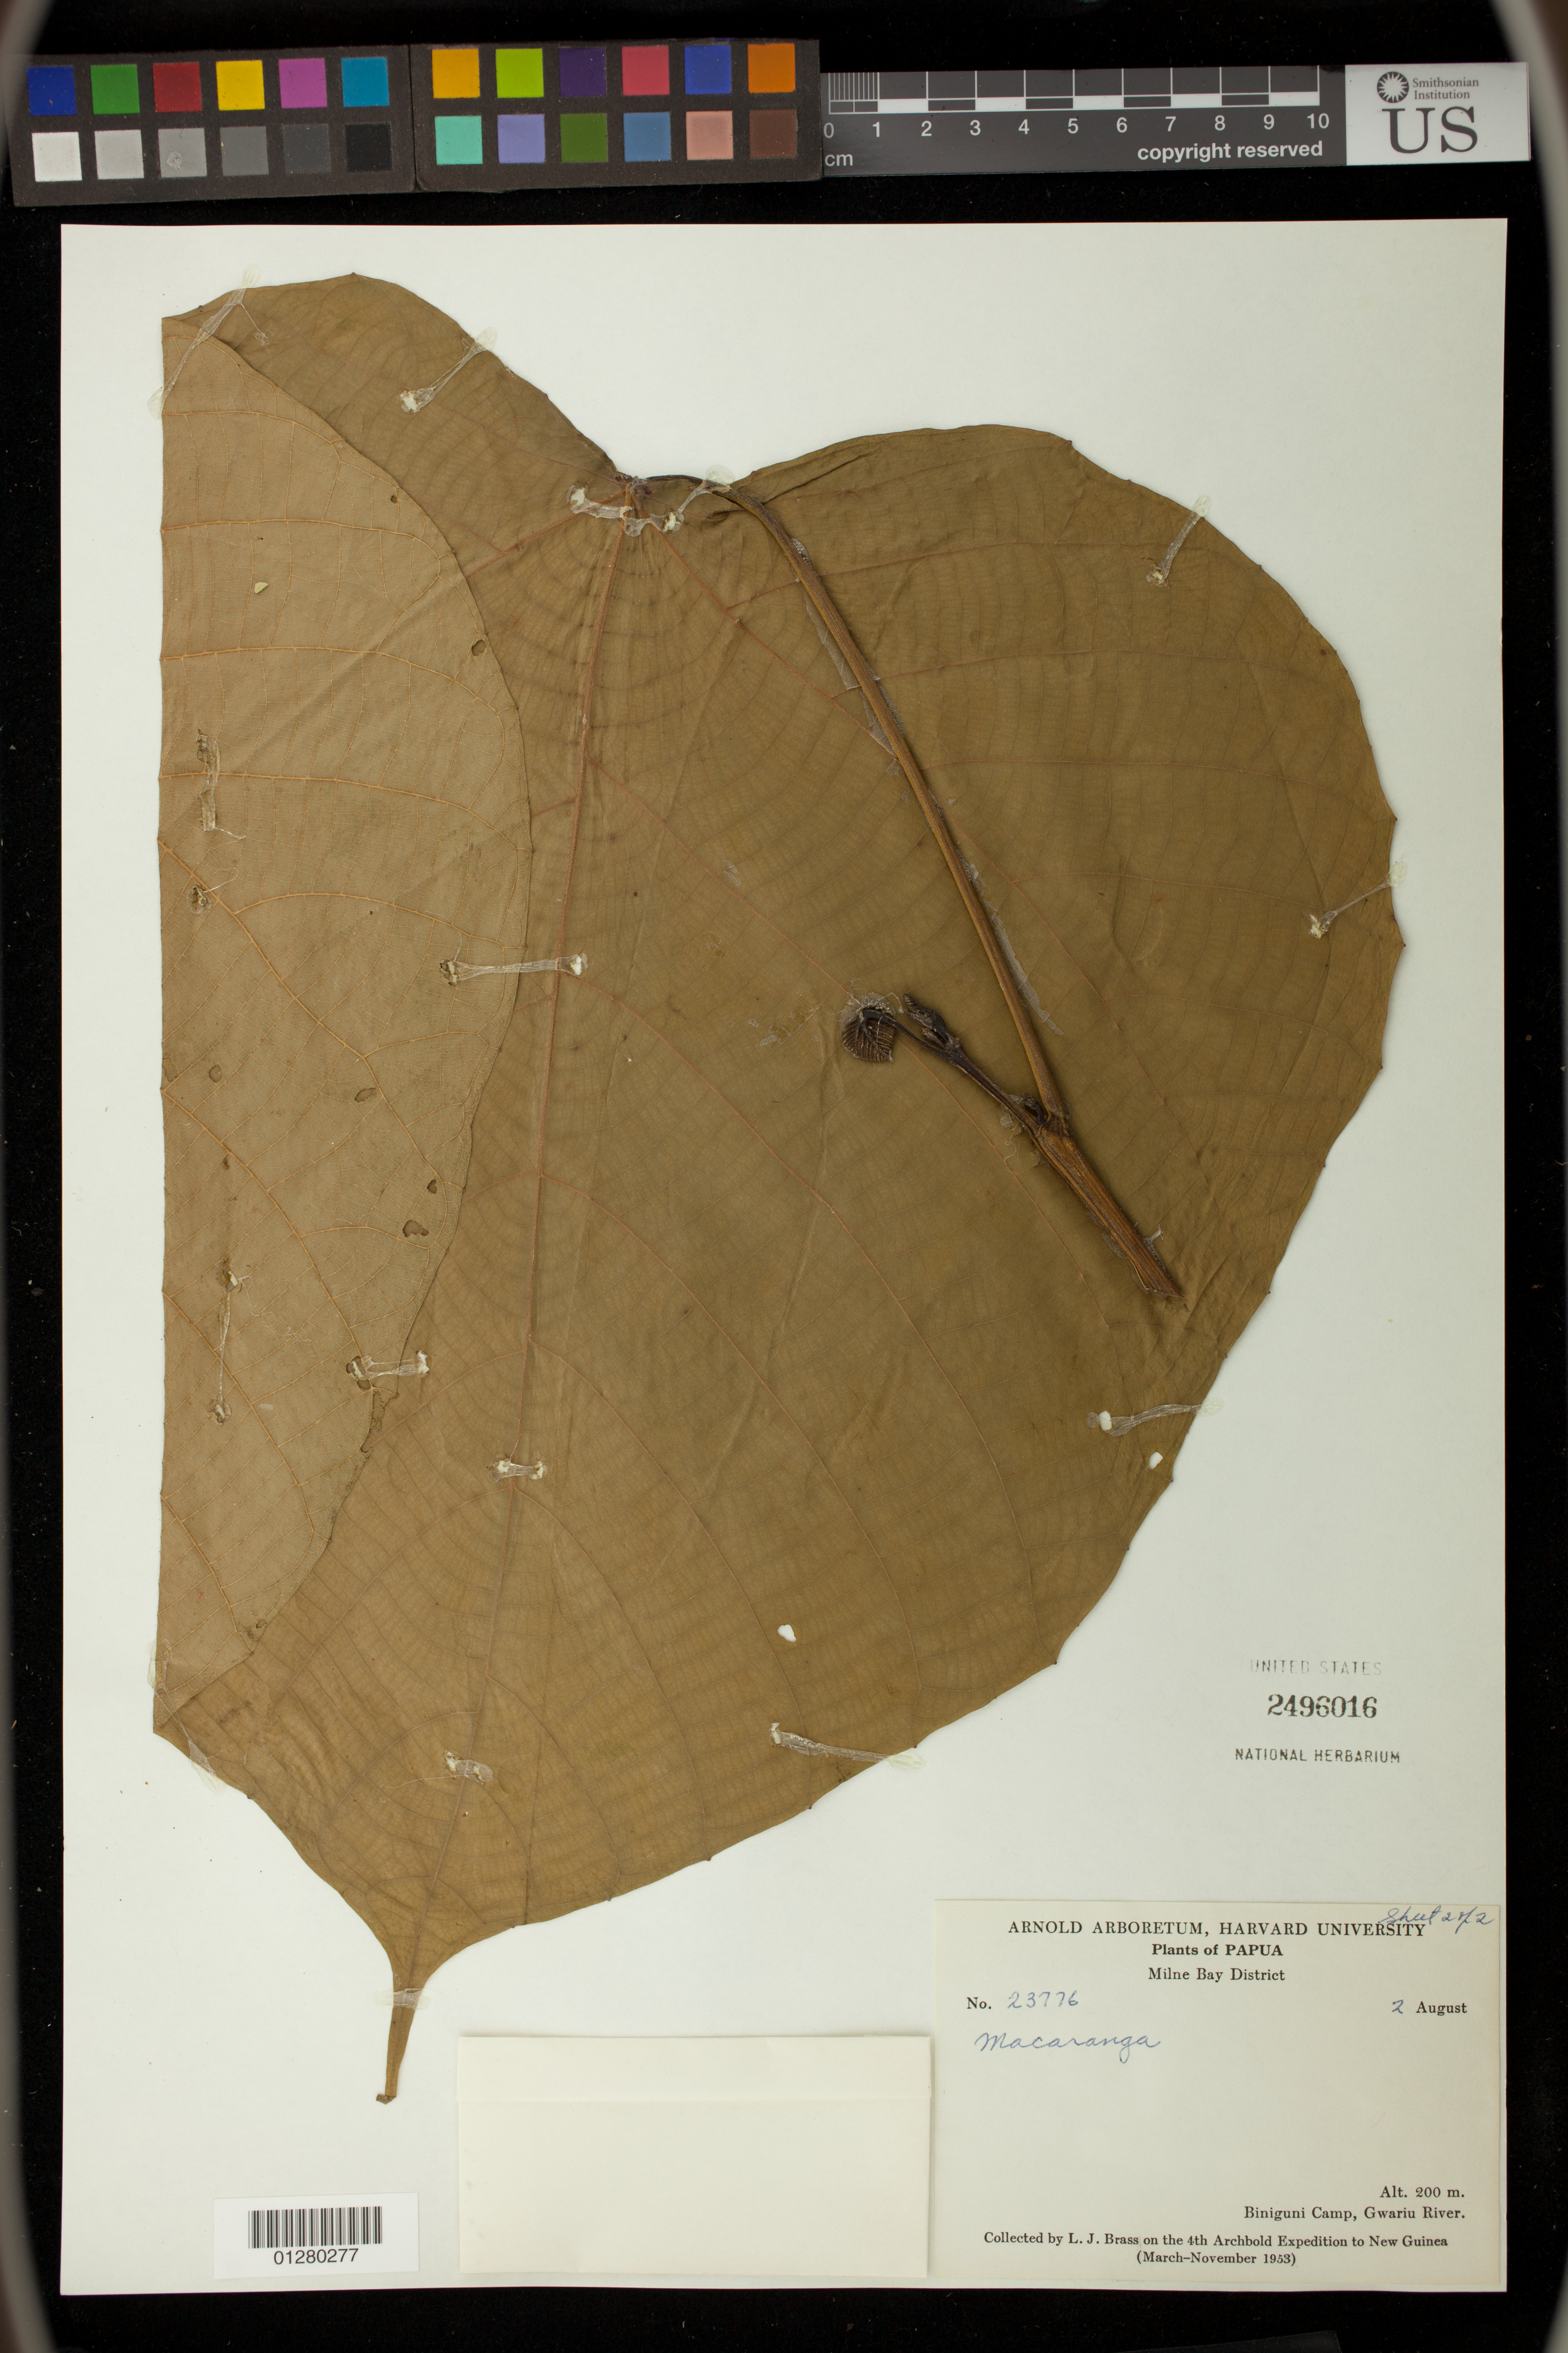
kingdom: Plantae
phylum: Tracheophyta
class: Magnoliopsida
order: Malpighiales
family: Euphorbiaceae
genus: Macaranga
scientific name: Macaranga sp.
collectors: L. J. Brass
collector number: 23776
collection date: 1953-08-02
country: Papua New Guinea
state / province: Milne Bay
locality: Biniguni Camp, Gwariu River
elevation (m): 200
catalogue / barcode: US 2496016